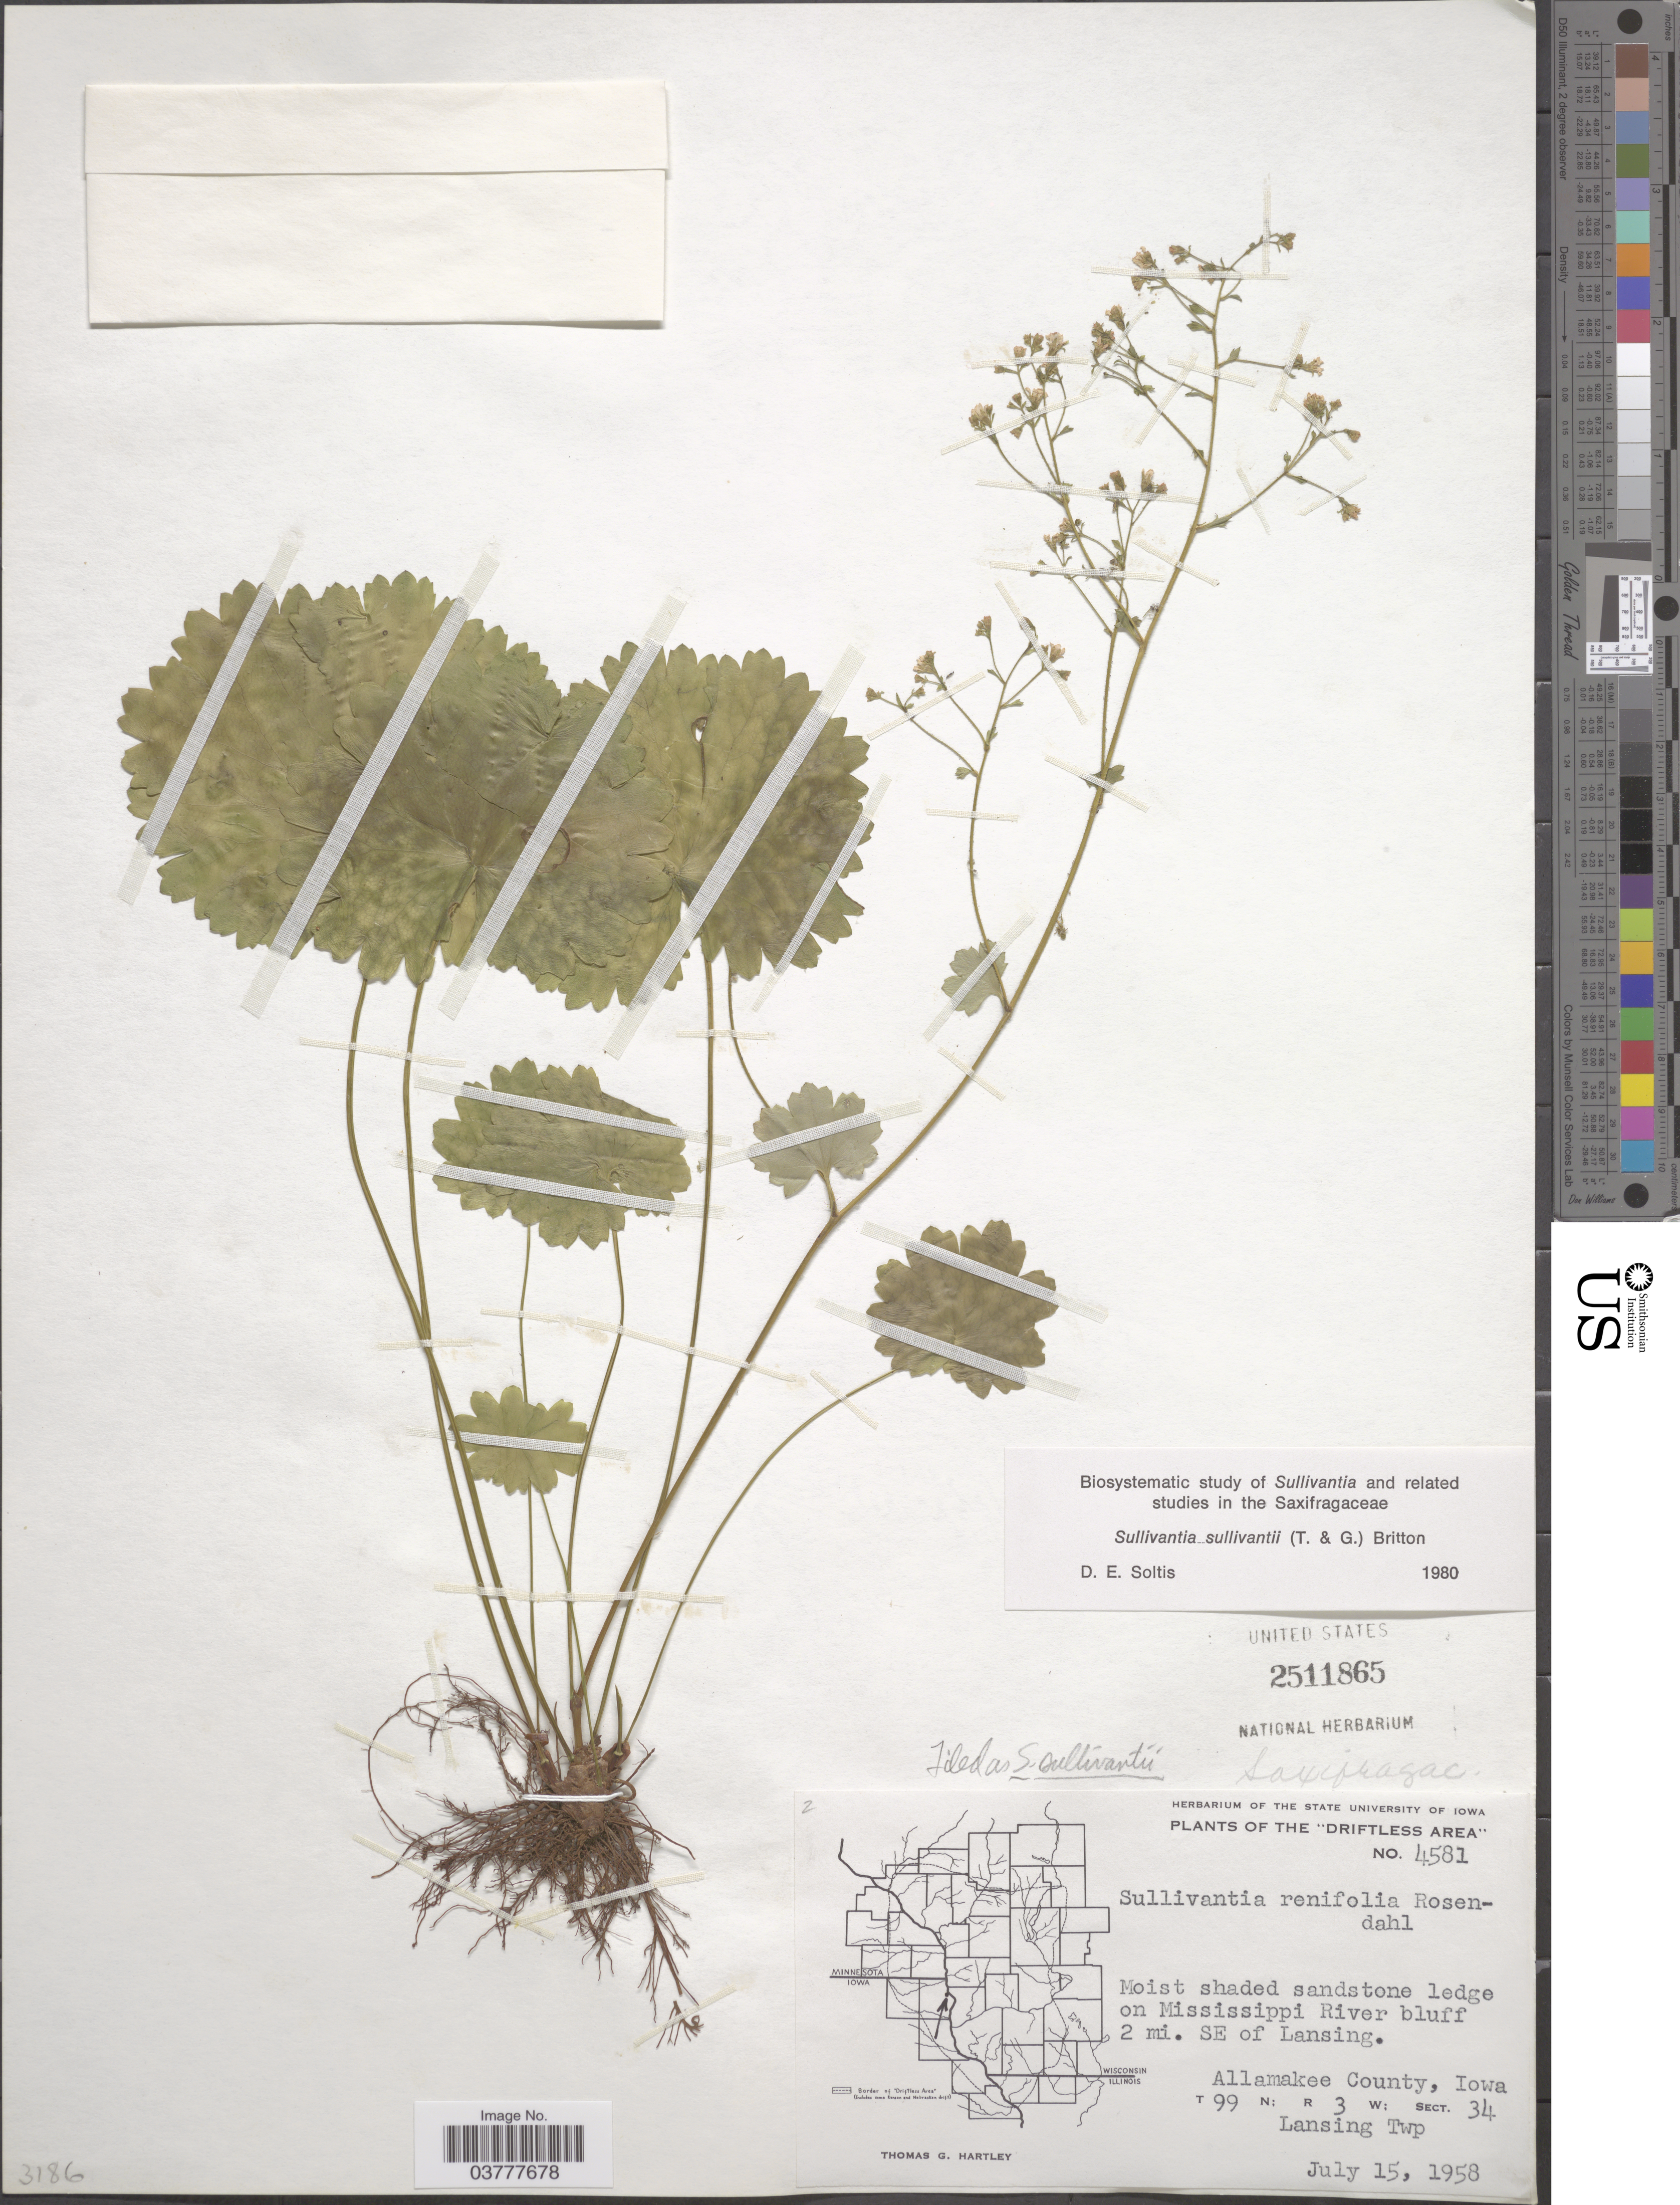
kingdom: Plantae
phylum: Tracheophyta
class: Magnoliopsida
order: Saxifragales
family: Saxifragaceae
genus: Sullivantia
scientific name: Sullivantia sullivantii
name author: (Torr. & A. Gray) Britton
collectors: T. G. Hartley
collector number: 4581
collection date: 1958-07-15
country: United States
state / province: Iowa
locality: Driftless Area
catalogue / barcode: US 2511865